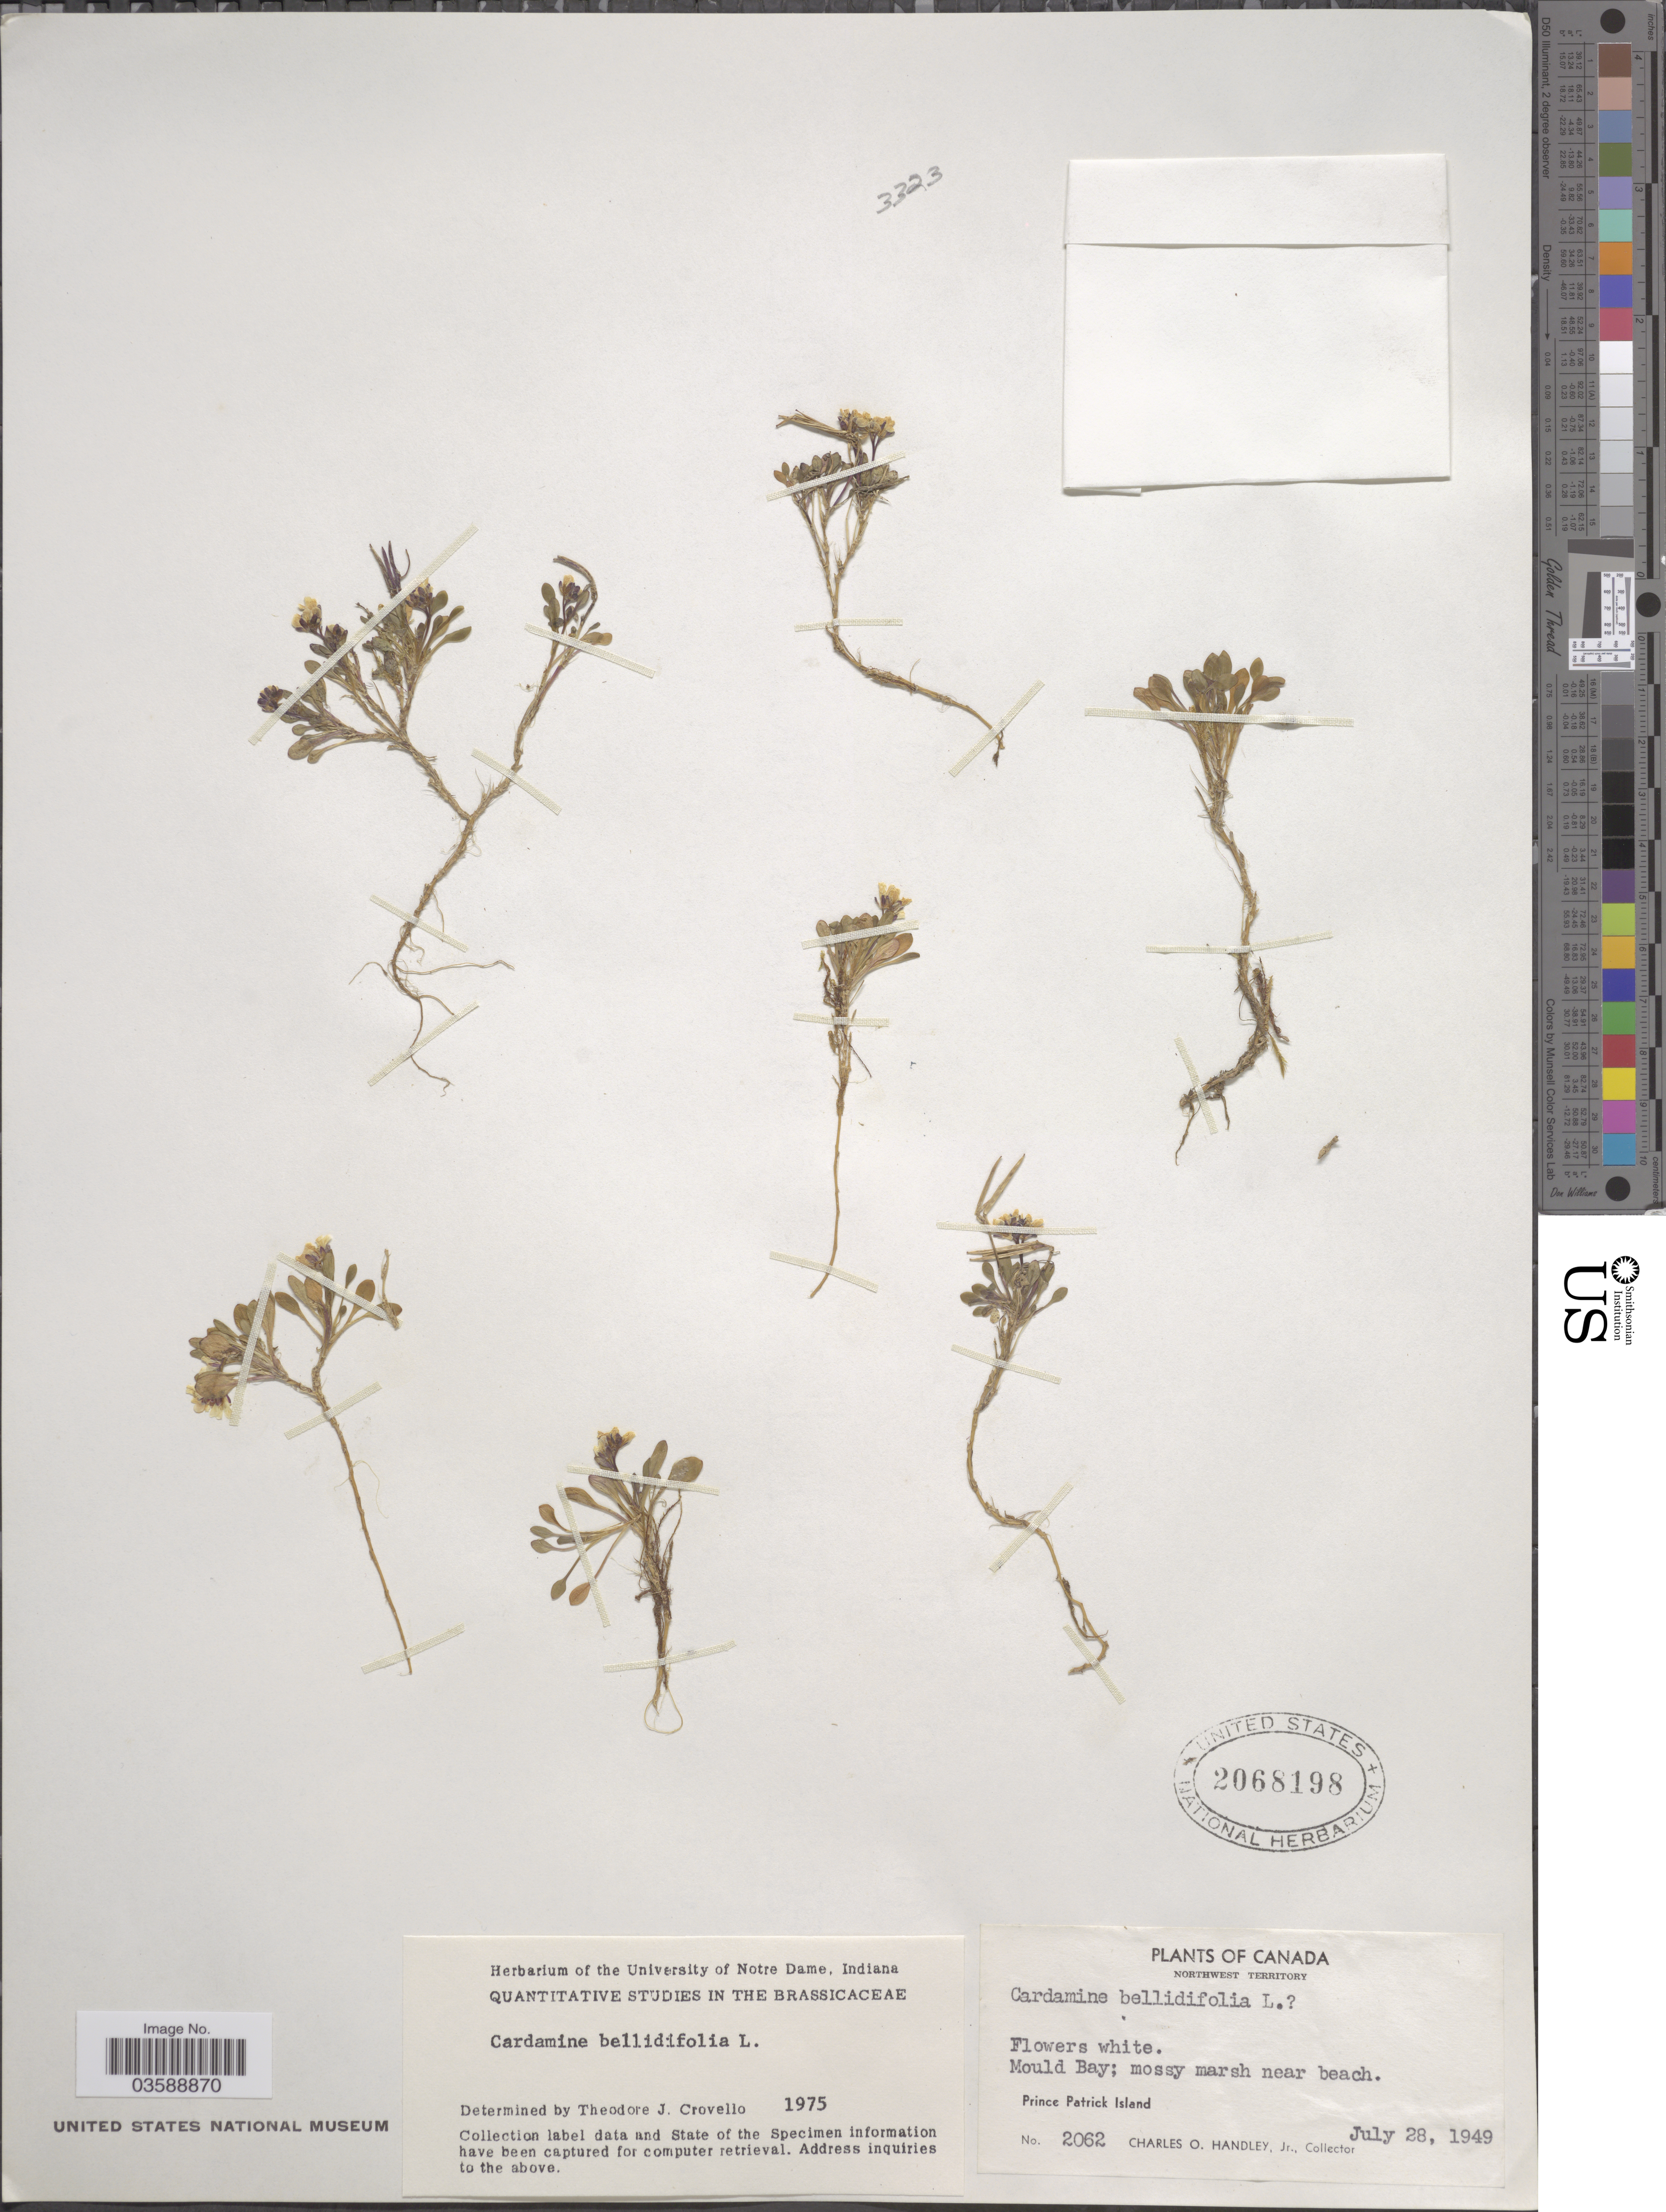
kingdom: Plantae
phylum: Tracheophyta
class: Magnoliopsida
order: Brassicales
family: Brassicaceae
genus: Cardamine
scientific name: Cardamine bellidifolia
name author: L.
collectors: C. Handley Jr.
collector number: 2062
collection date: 1949-07-28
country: Canada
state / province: Northwest Territories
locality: Northwest Territory. Mould Bay. Prince Patrick Island.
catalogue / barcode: US 2068198